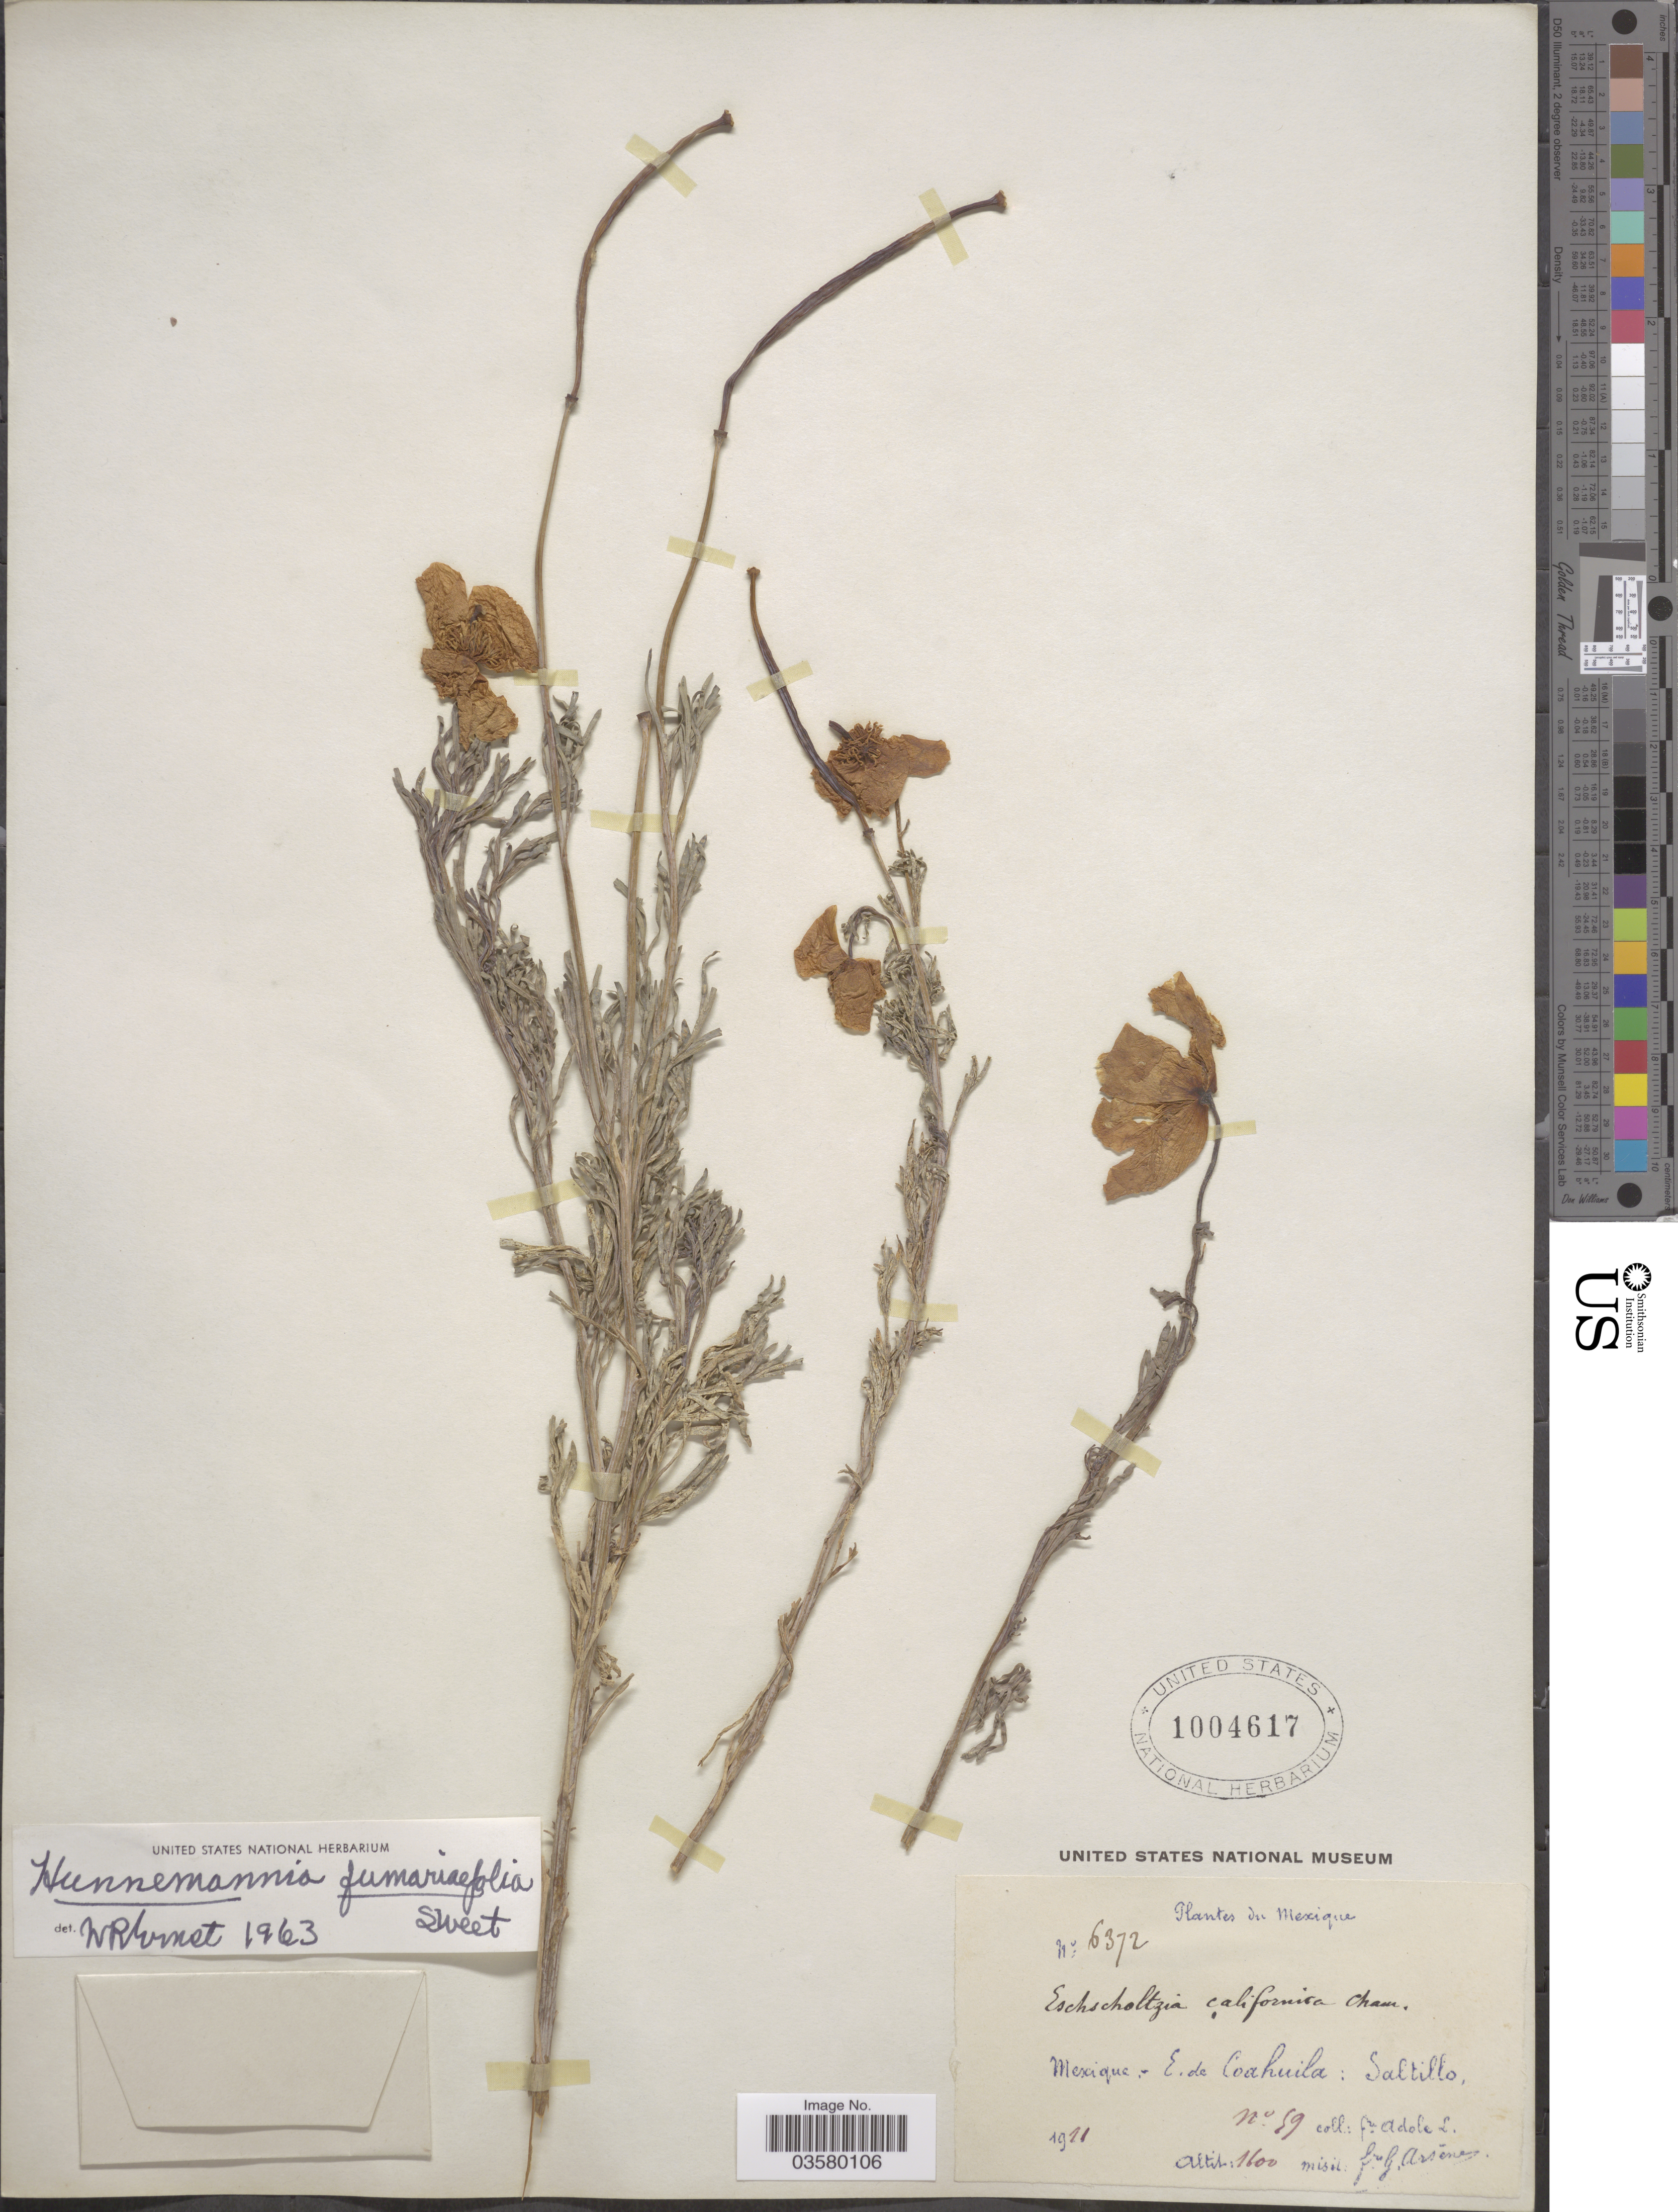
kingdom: Plantae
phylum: Tracheophyta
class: Magnoliopsida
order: Ranunculales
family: Papaveraceae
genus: Hunnemannia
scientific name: Hunnemannia fumariifolia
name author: Sweet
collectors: Bro. Adole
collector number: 59/6372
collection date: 1911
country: Mexico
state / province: Coahuila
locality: E. de Coahuila: Saltillo.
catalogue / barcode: US 1004617